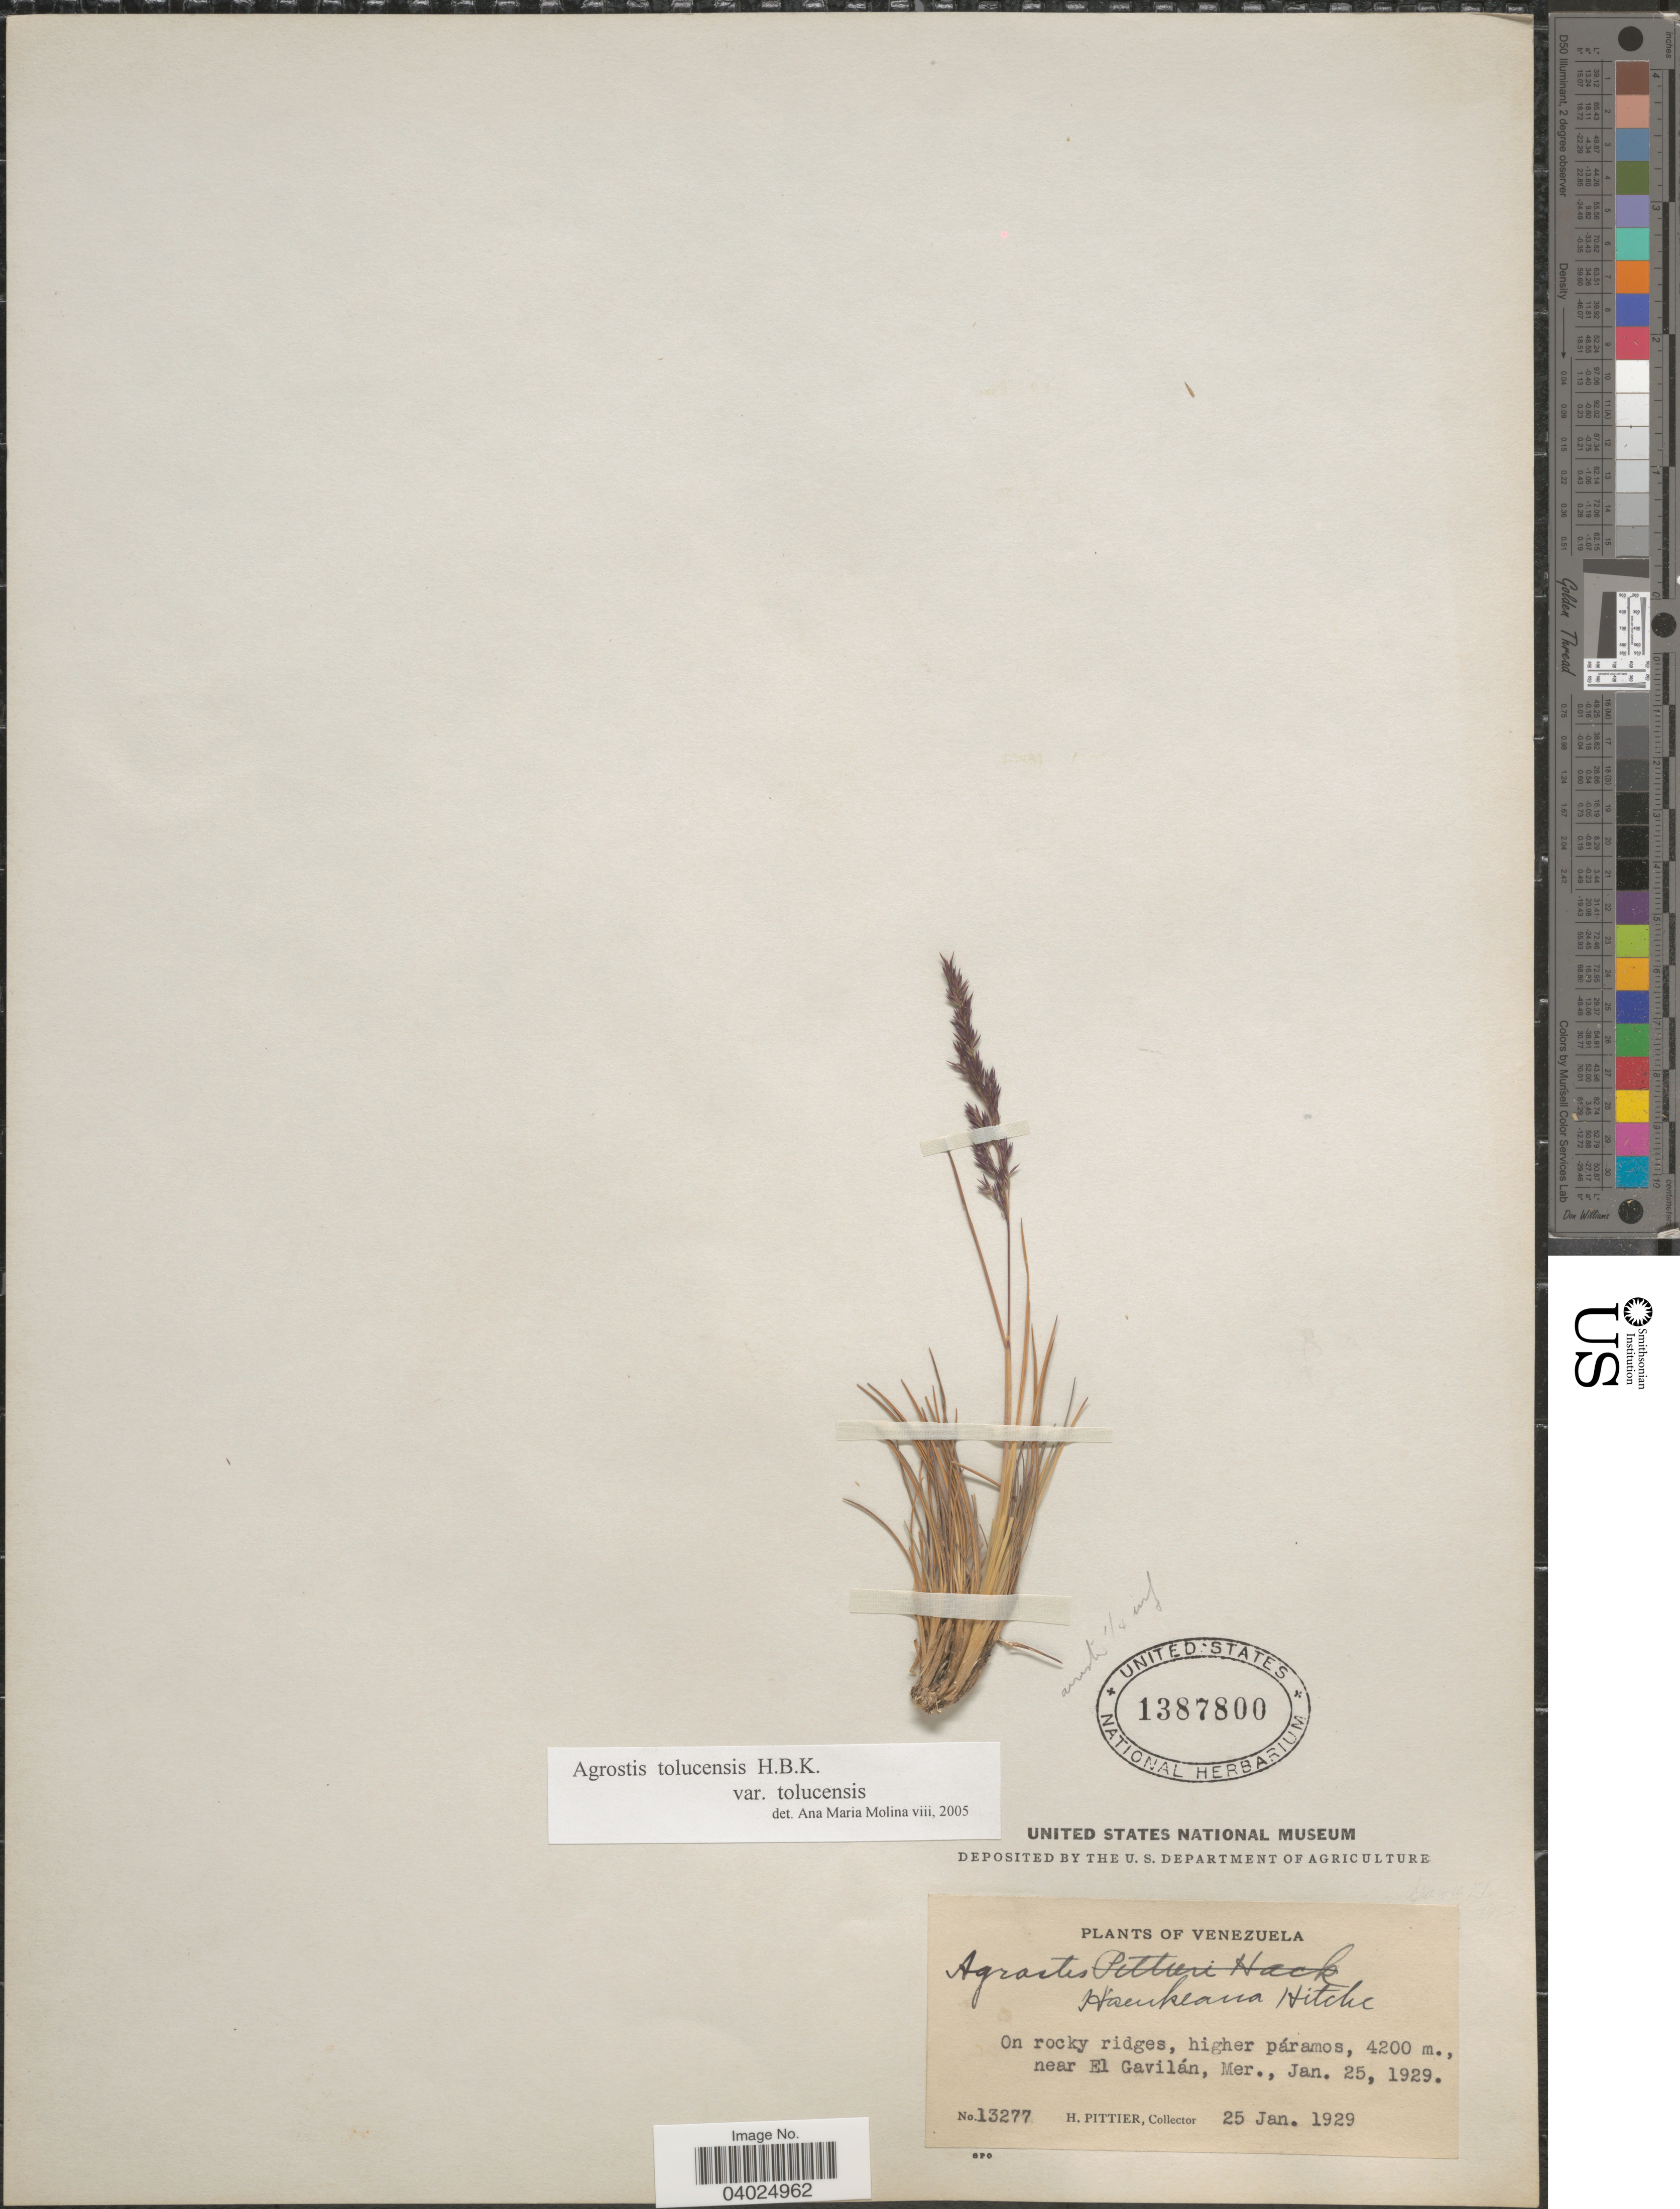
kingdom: Plantae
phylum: Tracheophyta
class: Liliopsida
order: Poales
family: Poaceae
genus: Agrostis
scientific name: Agrostis tolucensis Kunth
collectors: H. F. Pittier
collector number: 13277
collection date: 1929-01-25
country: Venezuela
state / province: Merida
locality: Near El Gavilán.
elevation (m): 4200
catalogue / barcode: US 1387800